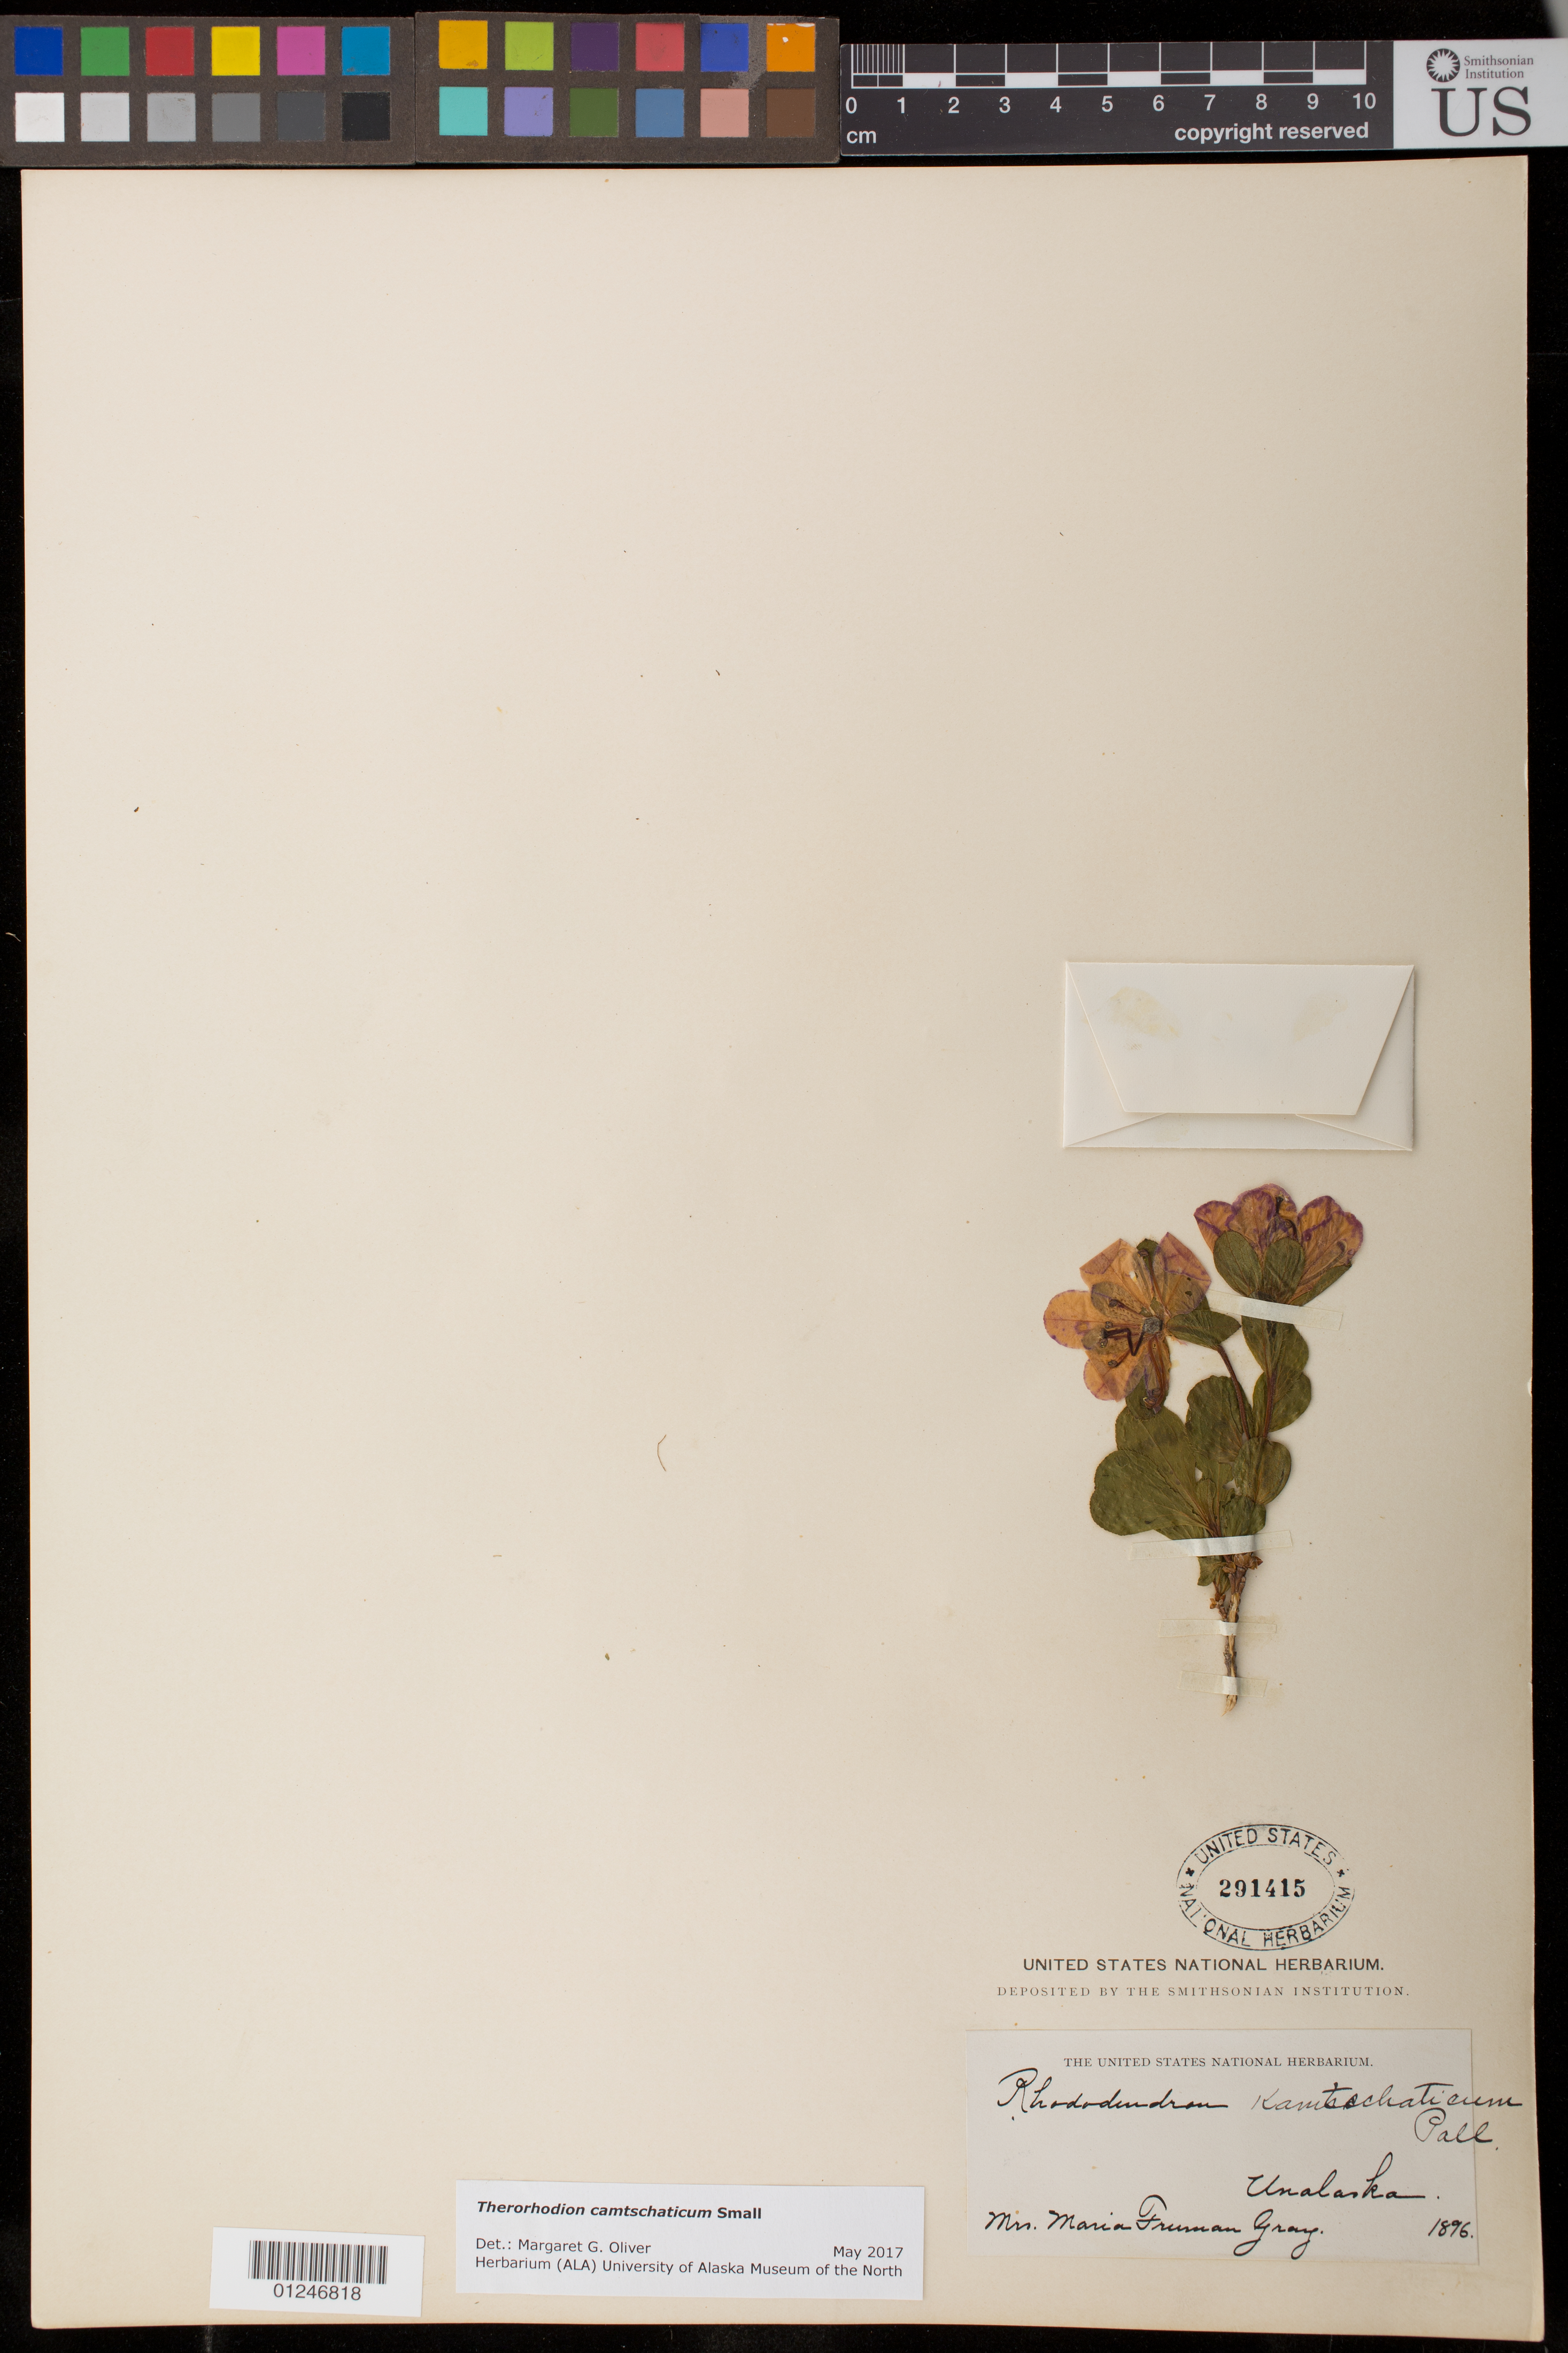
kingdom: Plantae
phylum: Tracheophyta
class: Magnoliopsida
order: Ericales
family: Ericaceae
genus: Therorhodion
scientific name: Therorhodion camtschaticum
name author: (Pall.) Small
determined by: Oliver, M. G., (ALA), University of Alaska Museum of the North (UNITED STATES)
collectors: M. F. Gray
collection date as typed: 1896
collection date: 1896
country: United States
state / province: Alaska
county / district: Aleutians West Census Area ?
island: Unalaska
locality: Unalaska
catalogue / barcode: US 291415